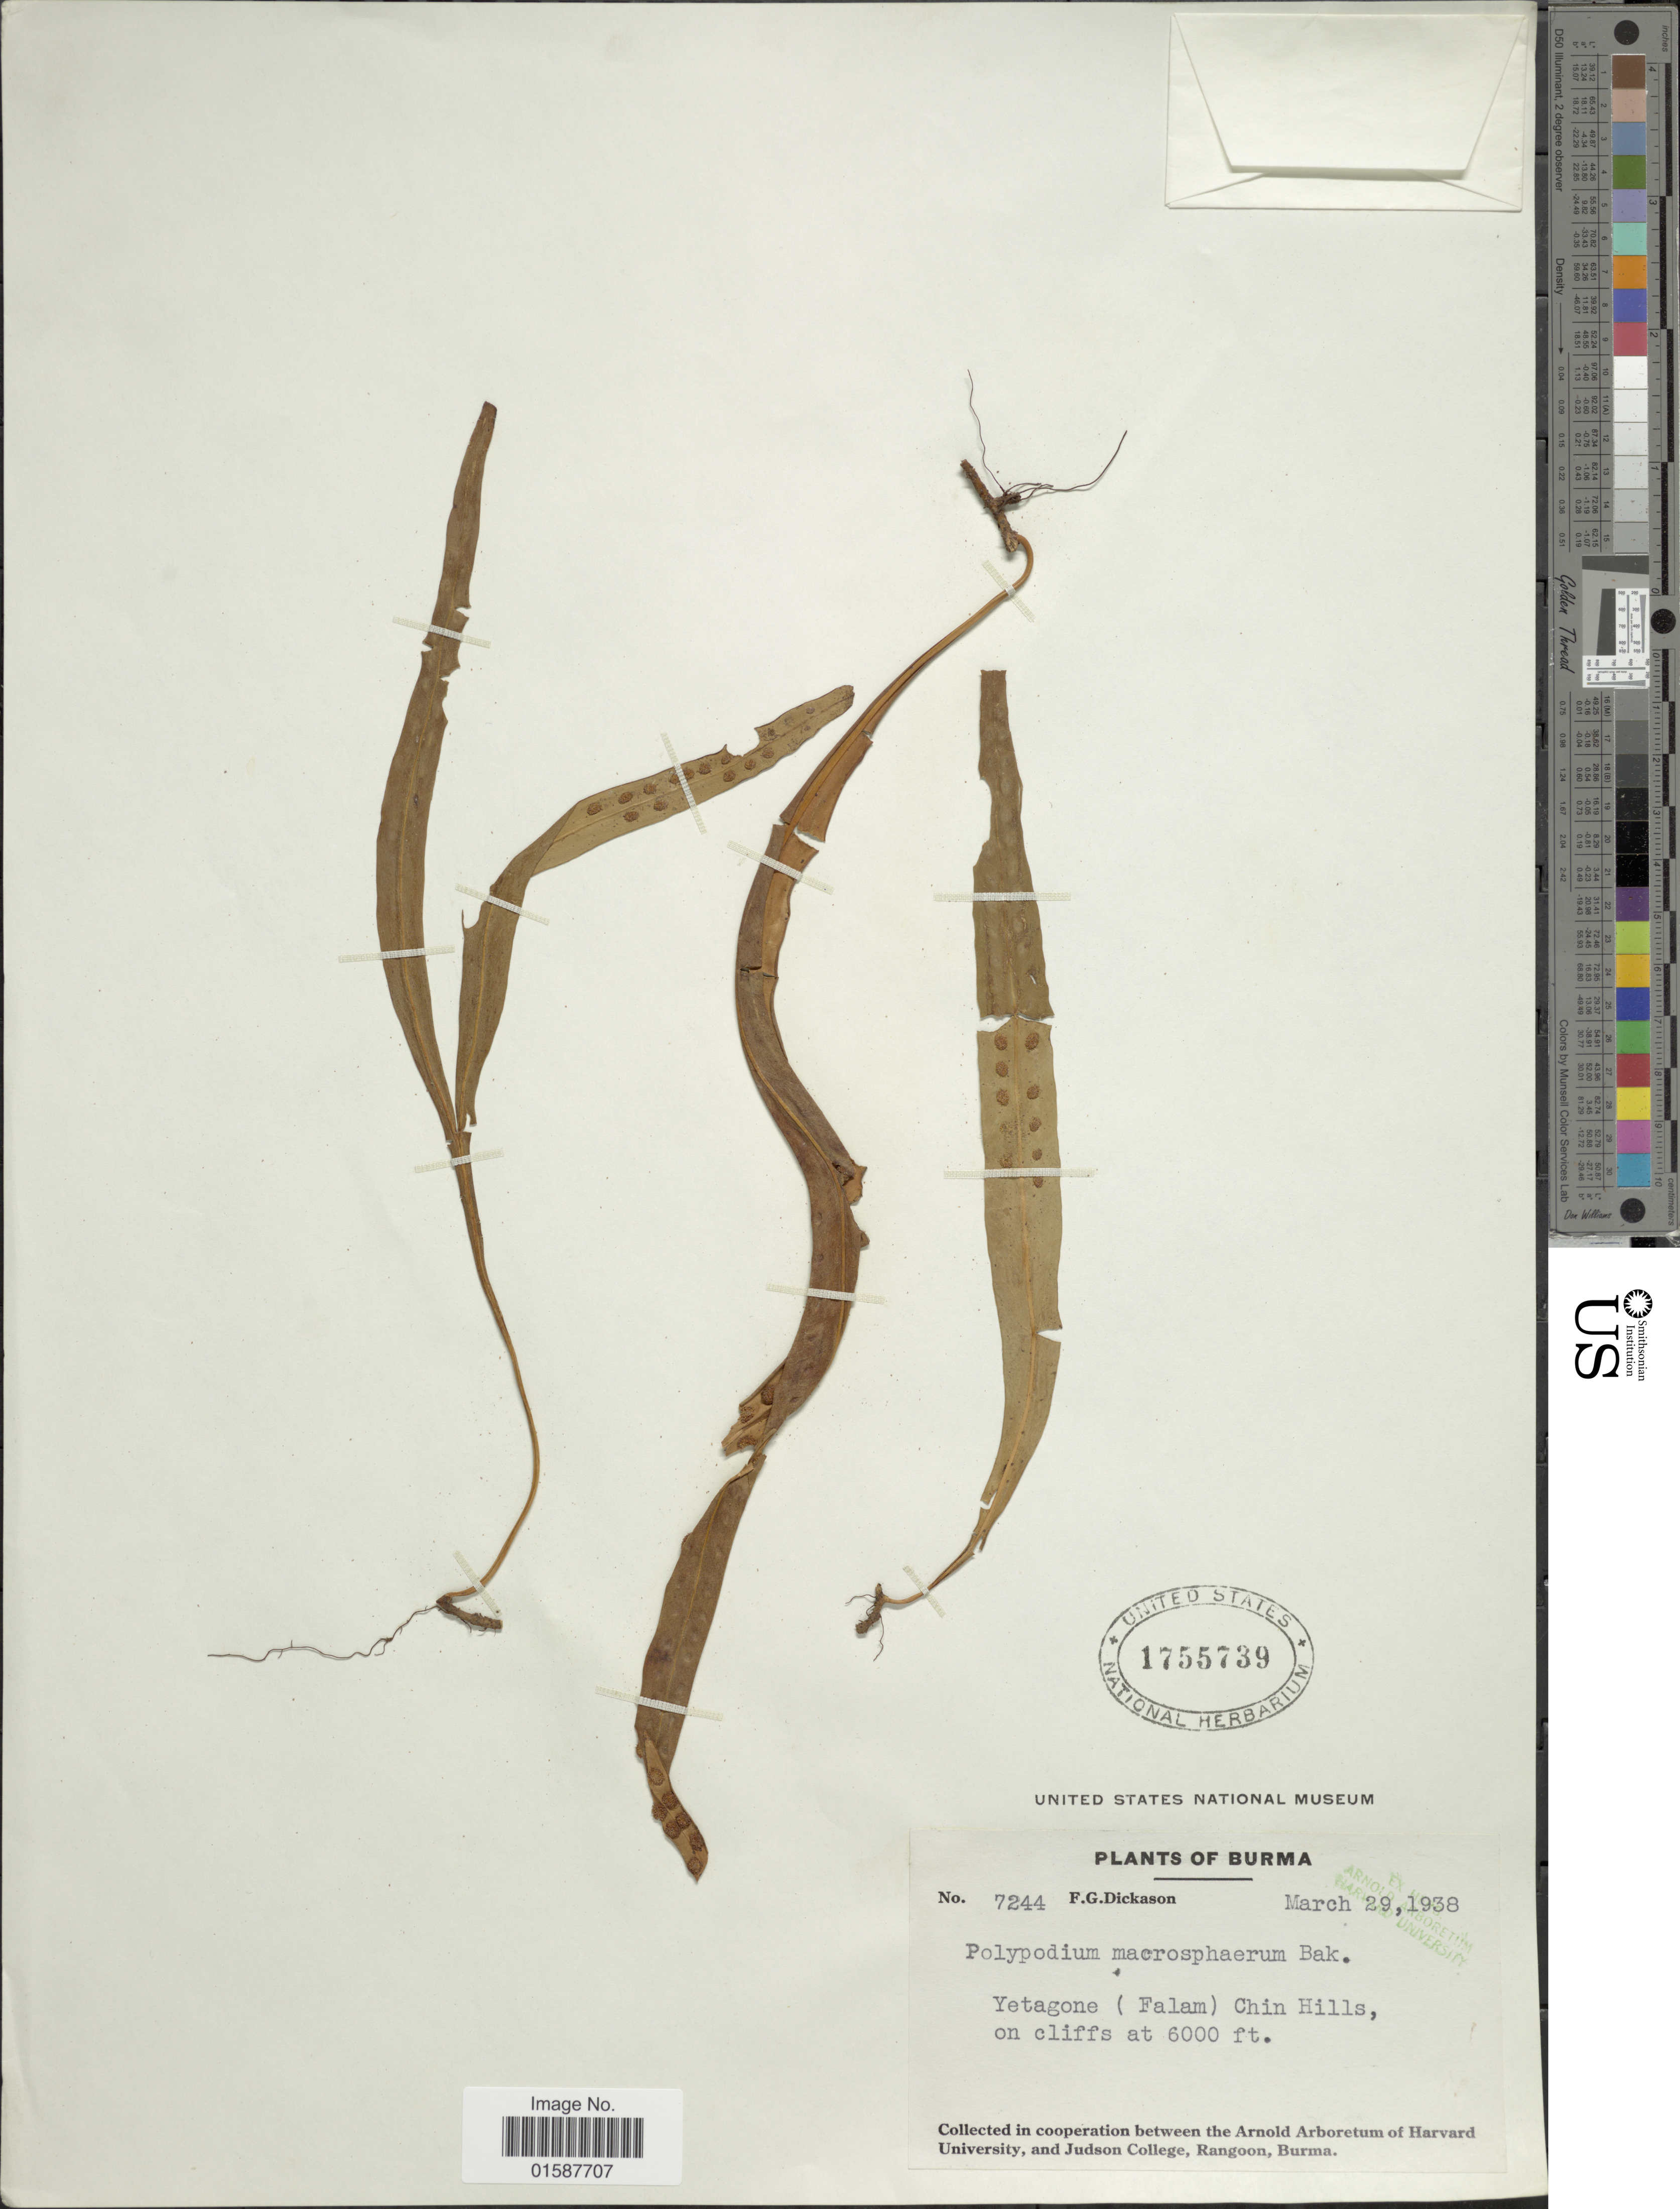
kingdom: Plantae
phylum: Tracheophyta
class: Polypodiopsida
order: Polypodiales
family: Polypodiaceae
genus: Lepisorus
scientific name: Lepisorus macrosphaerus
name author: (Baker) Ching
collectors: F. Dickason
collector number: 7244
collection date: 1938-03-29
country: Myanmar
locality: Burma, Yetagone (Falam) Chin Hills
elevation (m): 1829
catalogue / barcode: US 1755739